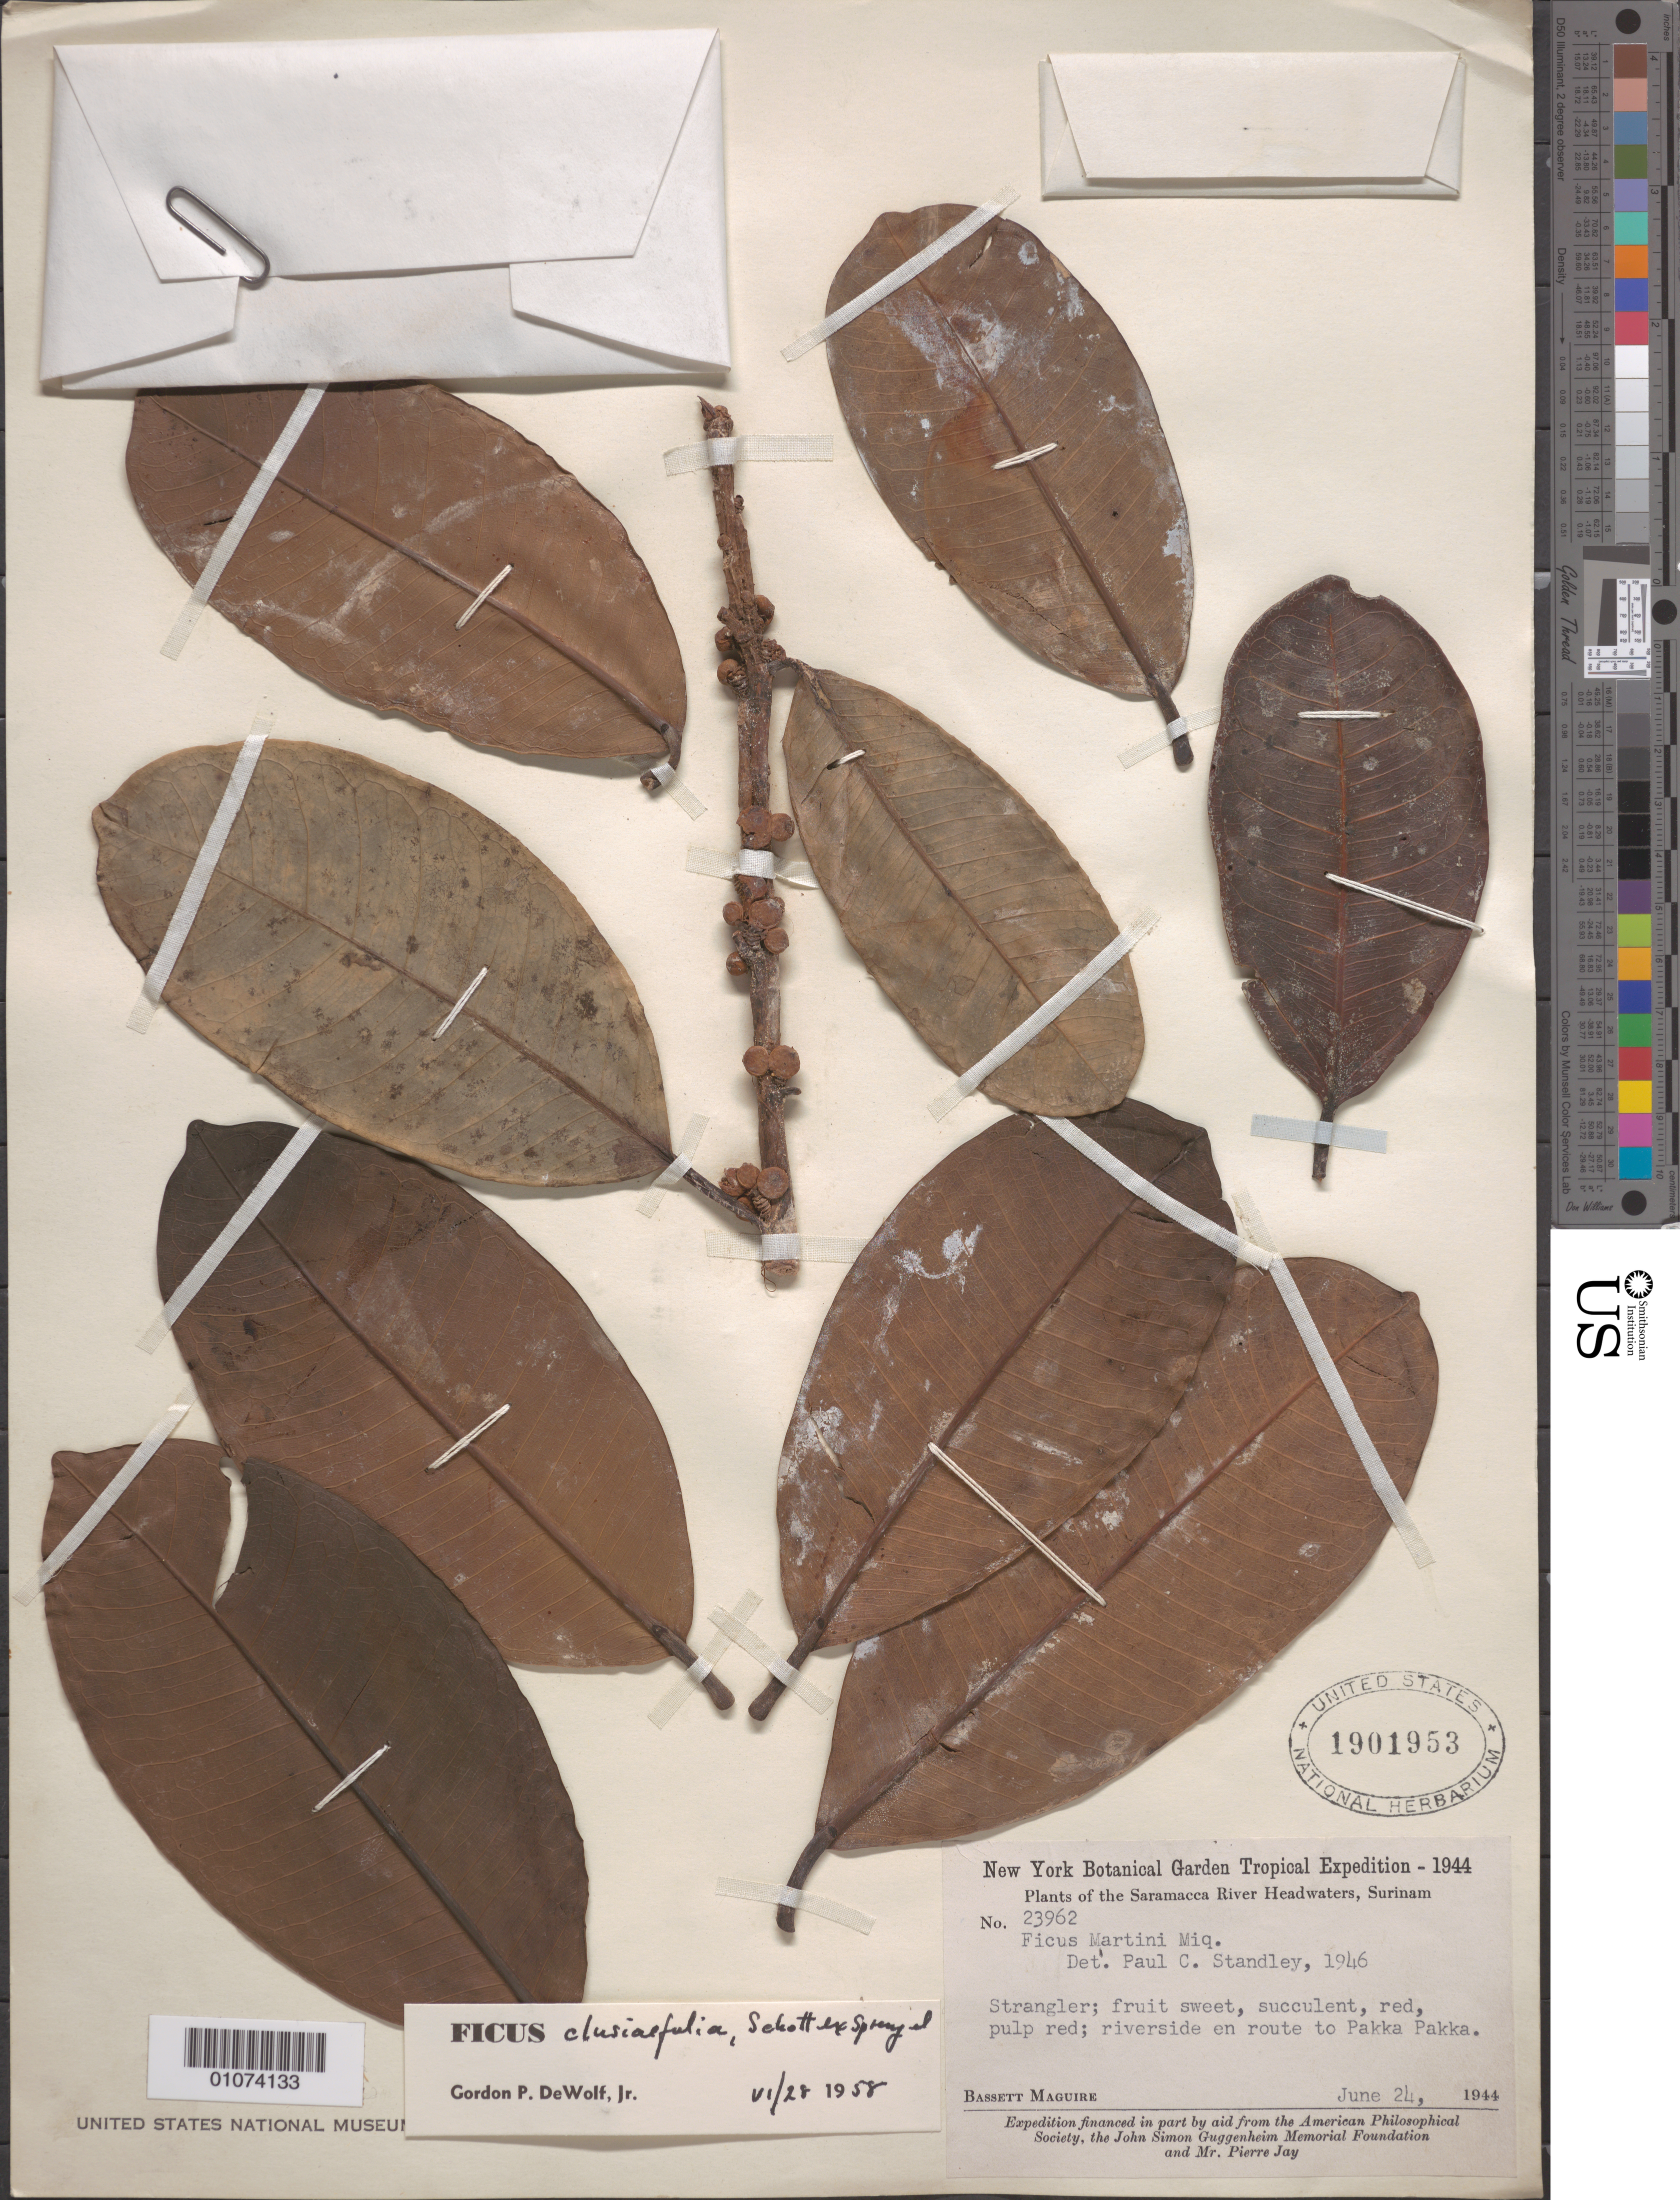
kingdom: Plantae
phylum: Tracheophyta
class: Magnoliopsida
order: Rosales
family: Moraceae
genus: Ficus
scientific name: Ficus clusiifolia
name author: Schott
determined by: DeWolf, Gordon Parker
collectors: B. Maguire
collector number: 23962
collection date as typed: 24-Jun-44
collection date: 1944-06-24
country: Suriname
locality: Saramacca River, route to Pakka Pakka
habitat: Riverside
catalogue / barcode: US 1901953